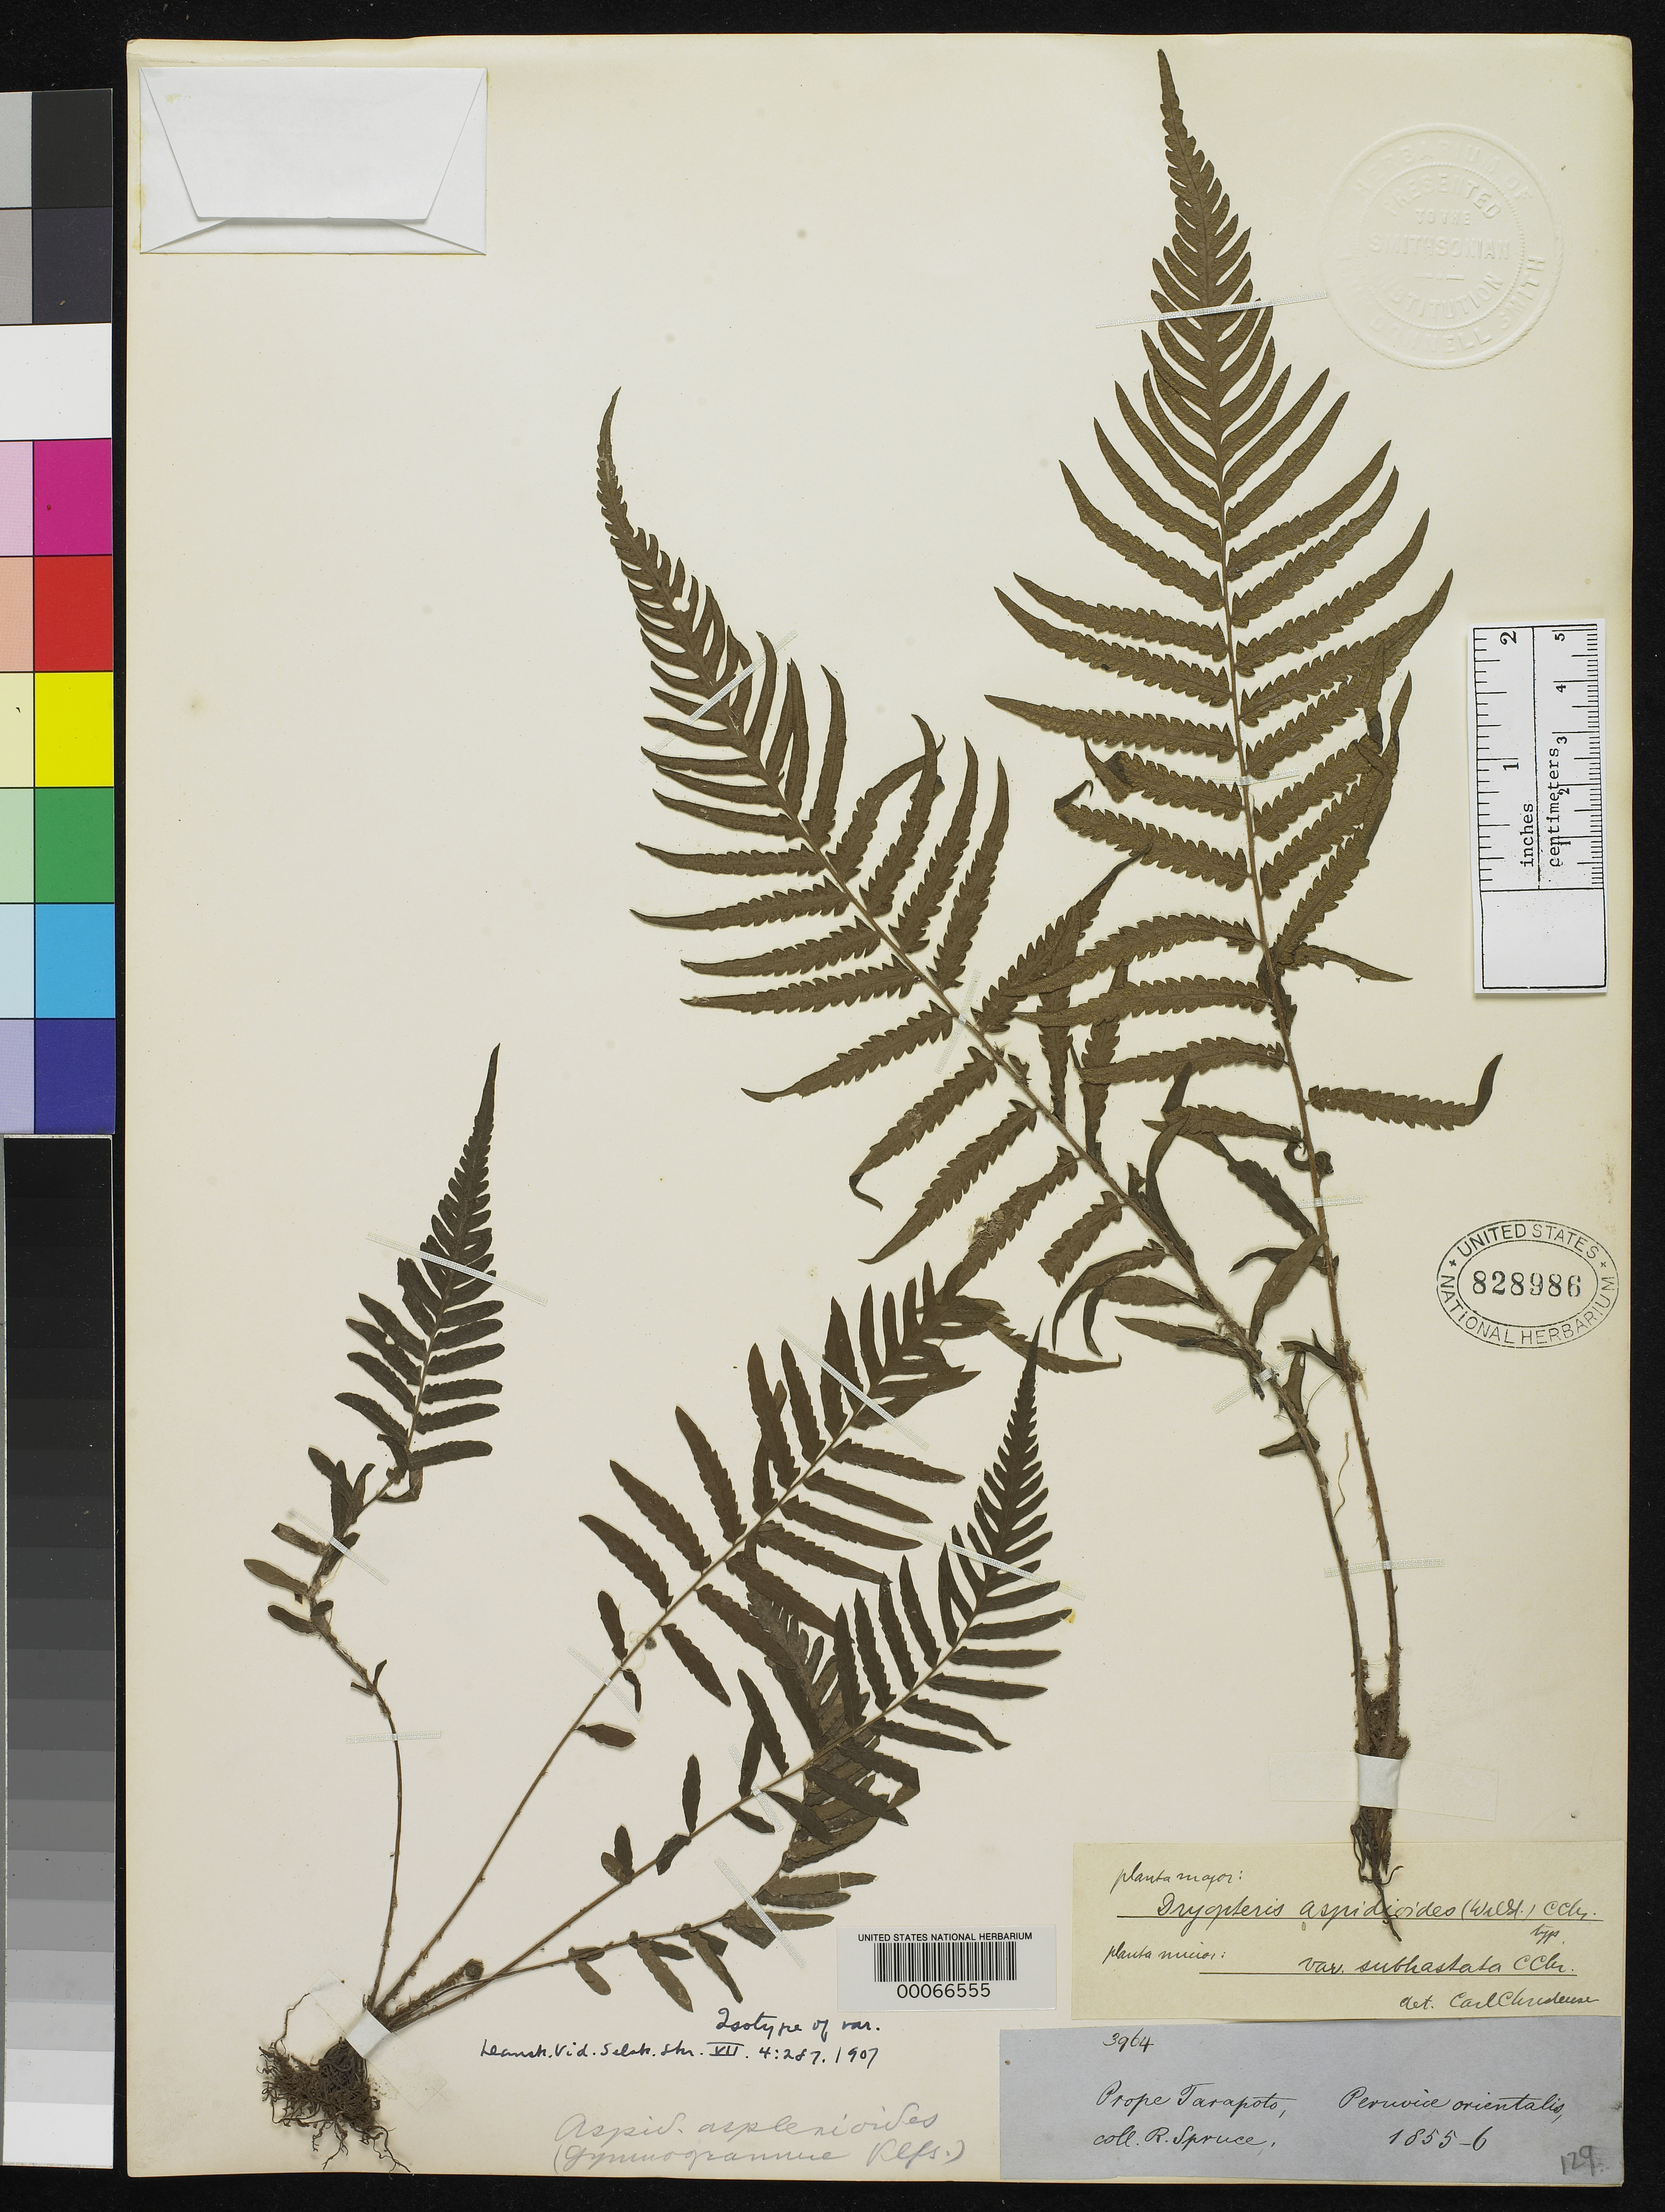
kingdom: Plantae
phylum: Tracheophyta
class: Polypodiopsida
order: Polypodiales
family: Dryopteridaceae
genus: Dryopteris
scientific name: Dryopteris aspidioides var. subhastata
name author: C. Chr.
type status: Isolectotype; Type Collection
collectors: R. Spruce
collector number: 3964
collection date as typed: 1855 to -- --- 1856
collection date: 1855/1856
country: Peru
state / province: San Martín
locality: prope Tarapoto, Peruvia orientalis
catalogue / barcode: US 828986